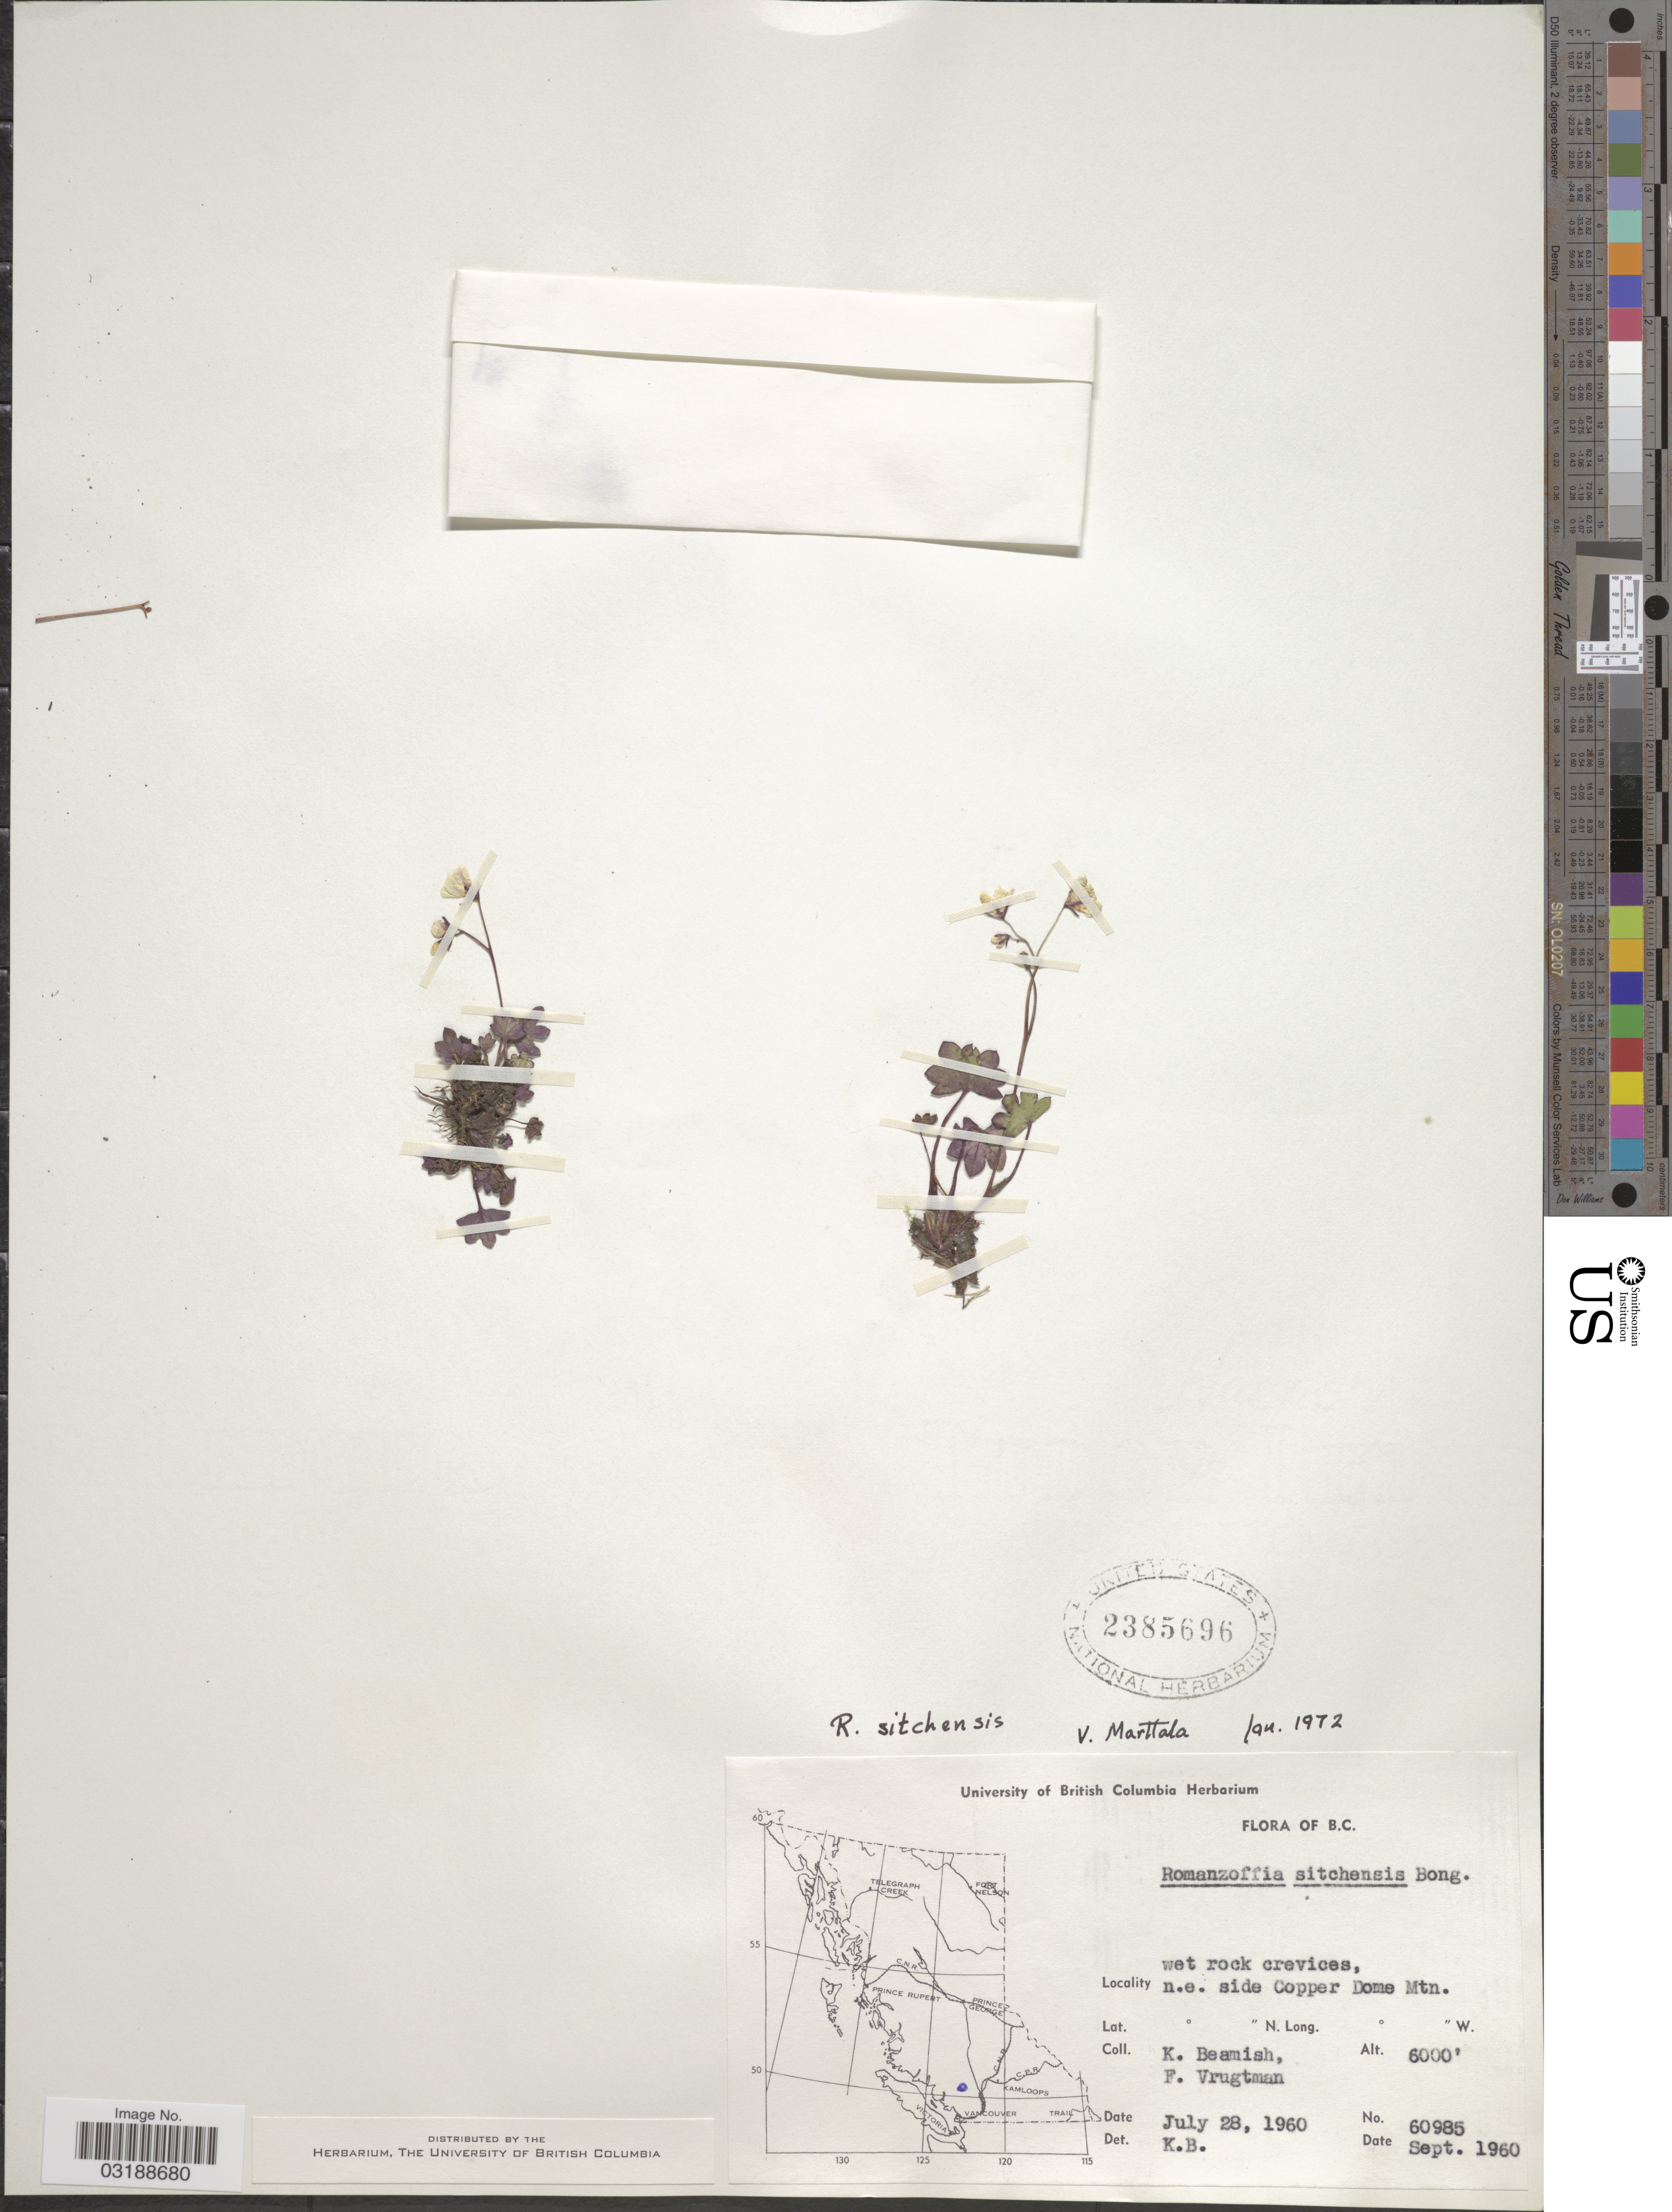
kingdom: Plantae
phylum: Tracheophyta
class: Magnoliopsida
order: Boraginales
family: Hydrophyllaceae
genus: Romanzoffia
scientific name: Romanzoffia sitchensis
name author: Bong.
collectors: K. Beamish & F. Vrugtman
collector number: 60985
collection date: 1960-09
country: Canada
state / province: British Columbia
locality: Wet rock crevices, n.e. side Copper Dome Mtn.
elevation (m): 1829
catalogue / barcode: US 2385696